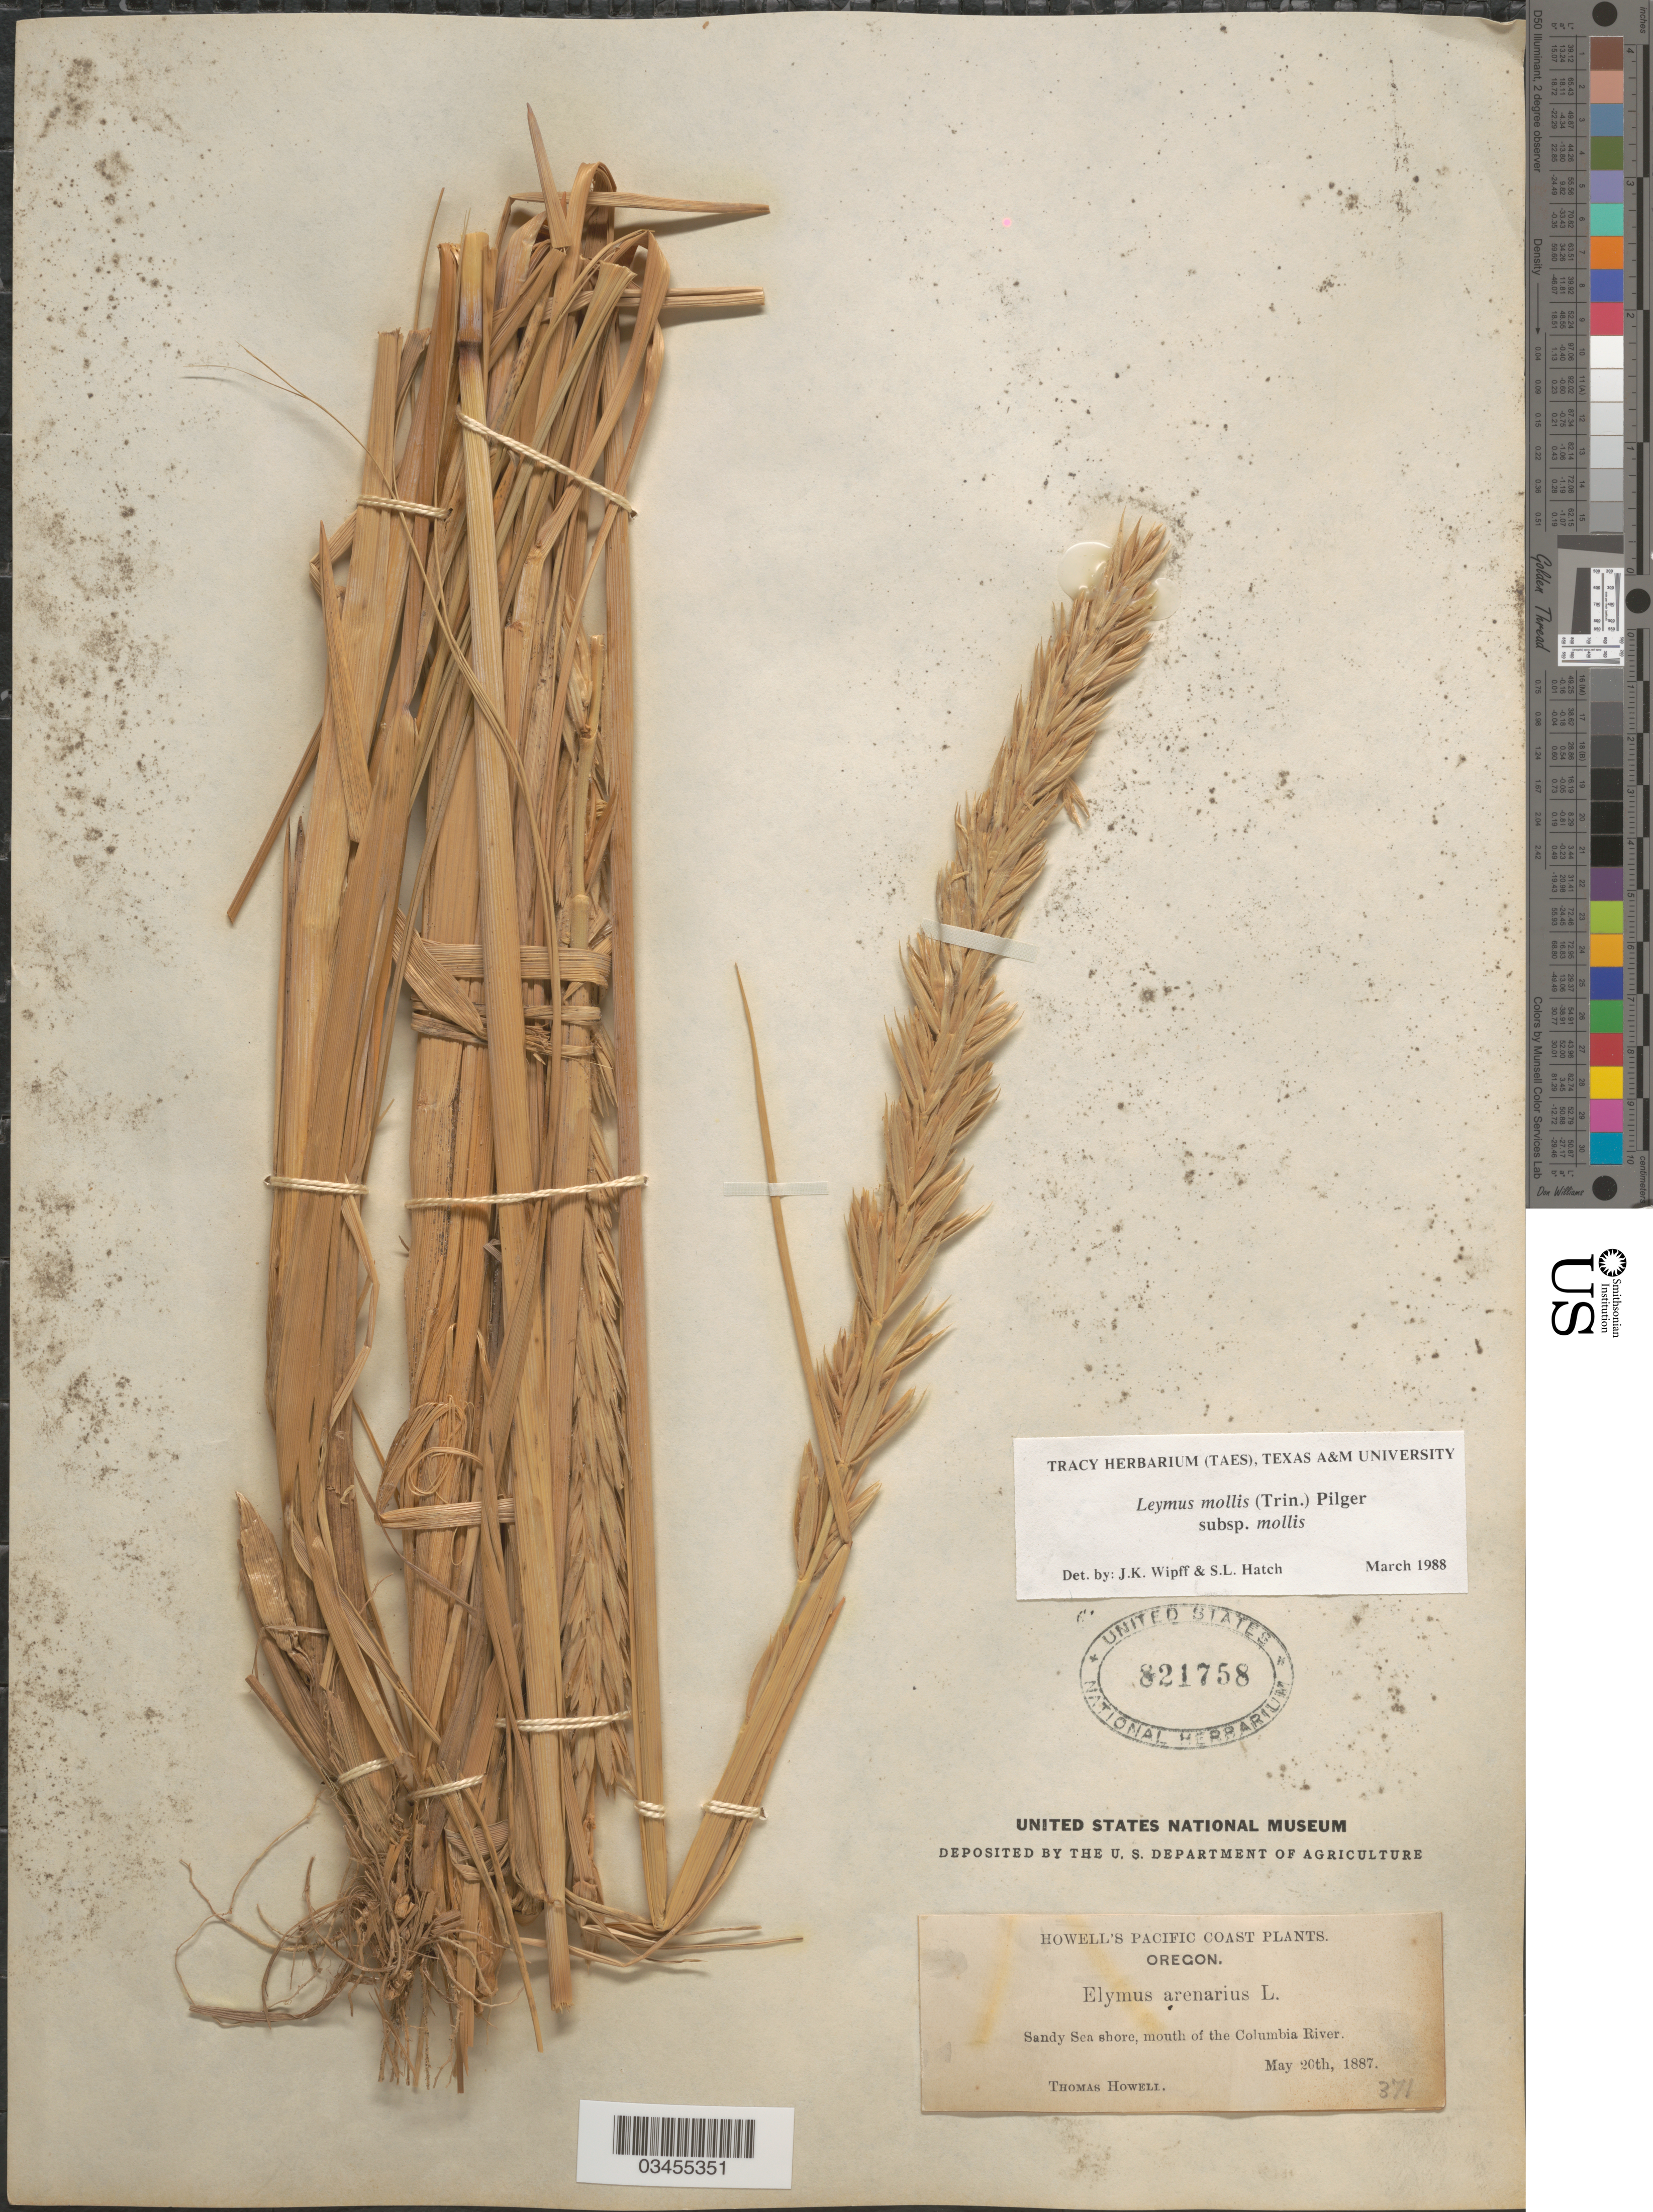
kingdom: Plantae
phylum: Tracheophyta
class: Liliopsida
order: Poales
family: Poaceae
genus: Leymus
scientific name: Leymus mollis subsp. mollis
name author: (Trin.) Pilg.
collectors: T. Howell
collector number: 371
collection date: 1887-05-20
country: United States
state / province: Oregon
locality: Howell's Pacific Coast. Sandy Sea shore, mouth of the Columbia River.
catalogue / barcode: US 821758